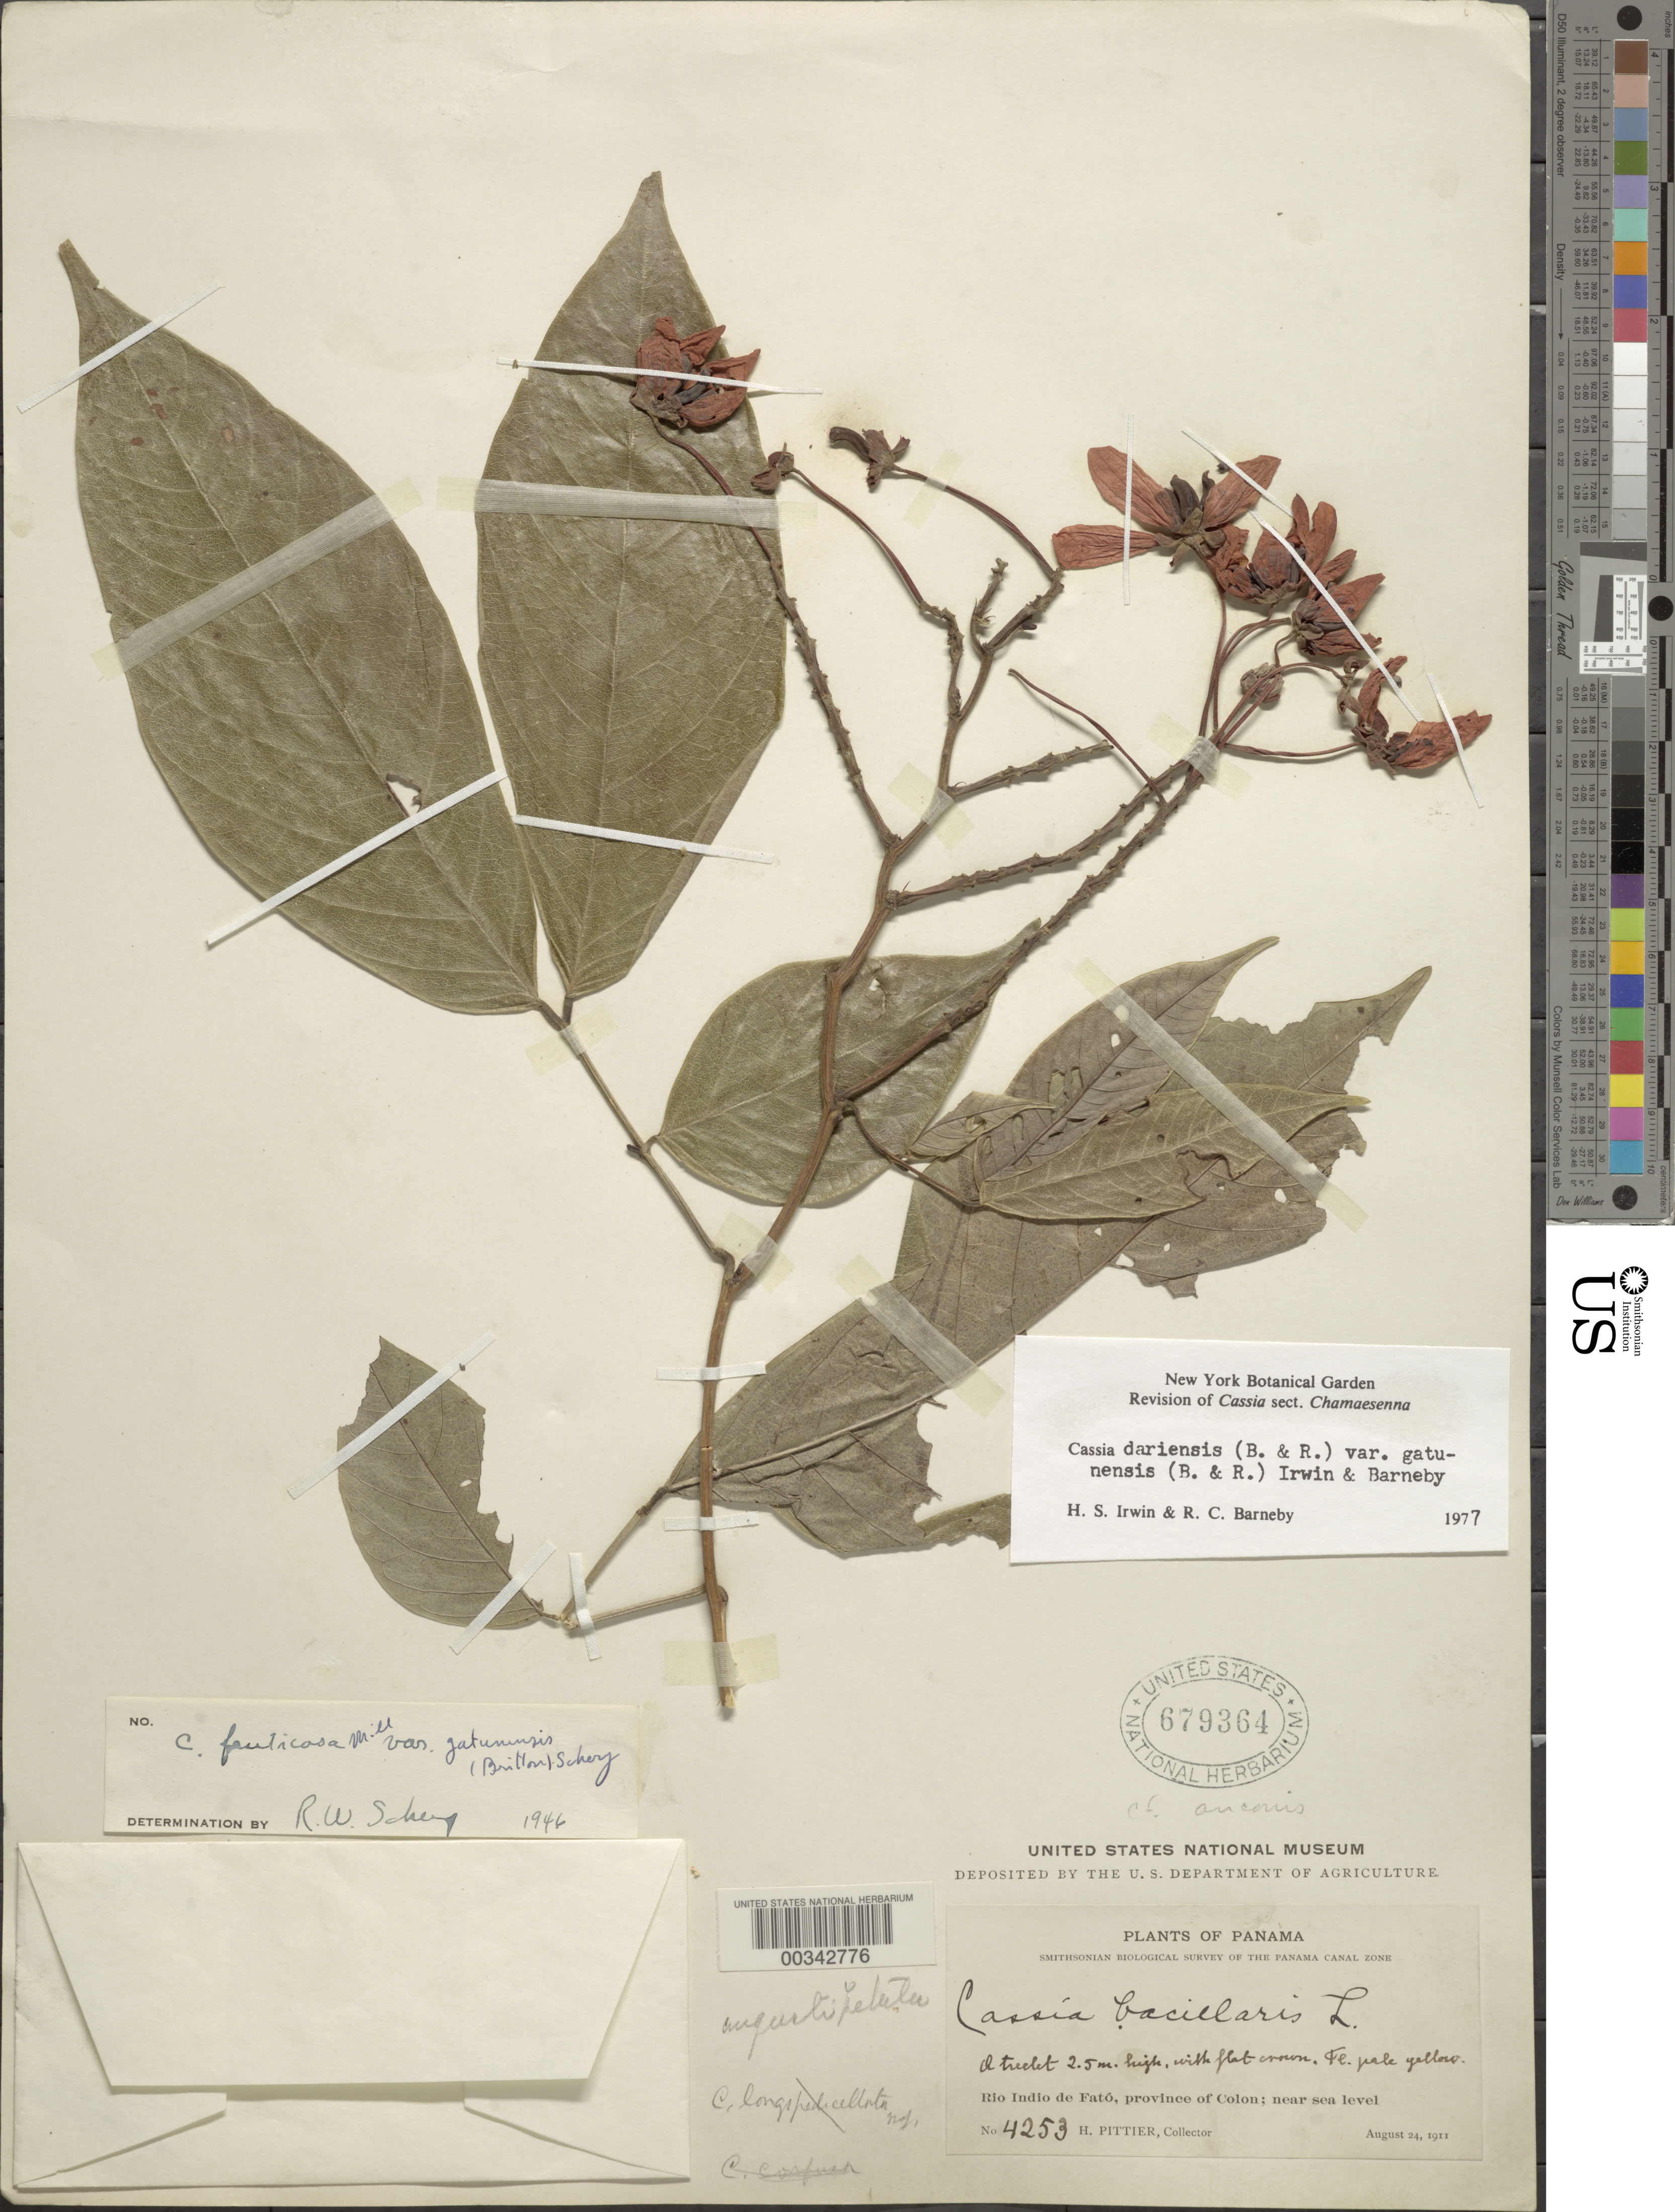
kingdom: Plantae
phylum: Tracheophyta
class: Magnoliopsida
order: Fabales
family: Fabaceae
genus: Senna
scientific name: Senna dariensis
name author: (Britton & Rose) H.S. Irwin & Barneby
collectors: H. F. Pittier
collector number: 4253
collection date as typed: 24 Aug 1911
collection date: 1911-08-24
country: Panama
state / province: Colón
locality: Rio inio de Fato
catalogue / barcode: US 679364